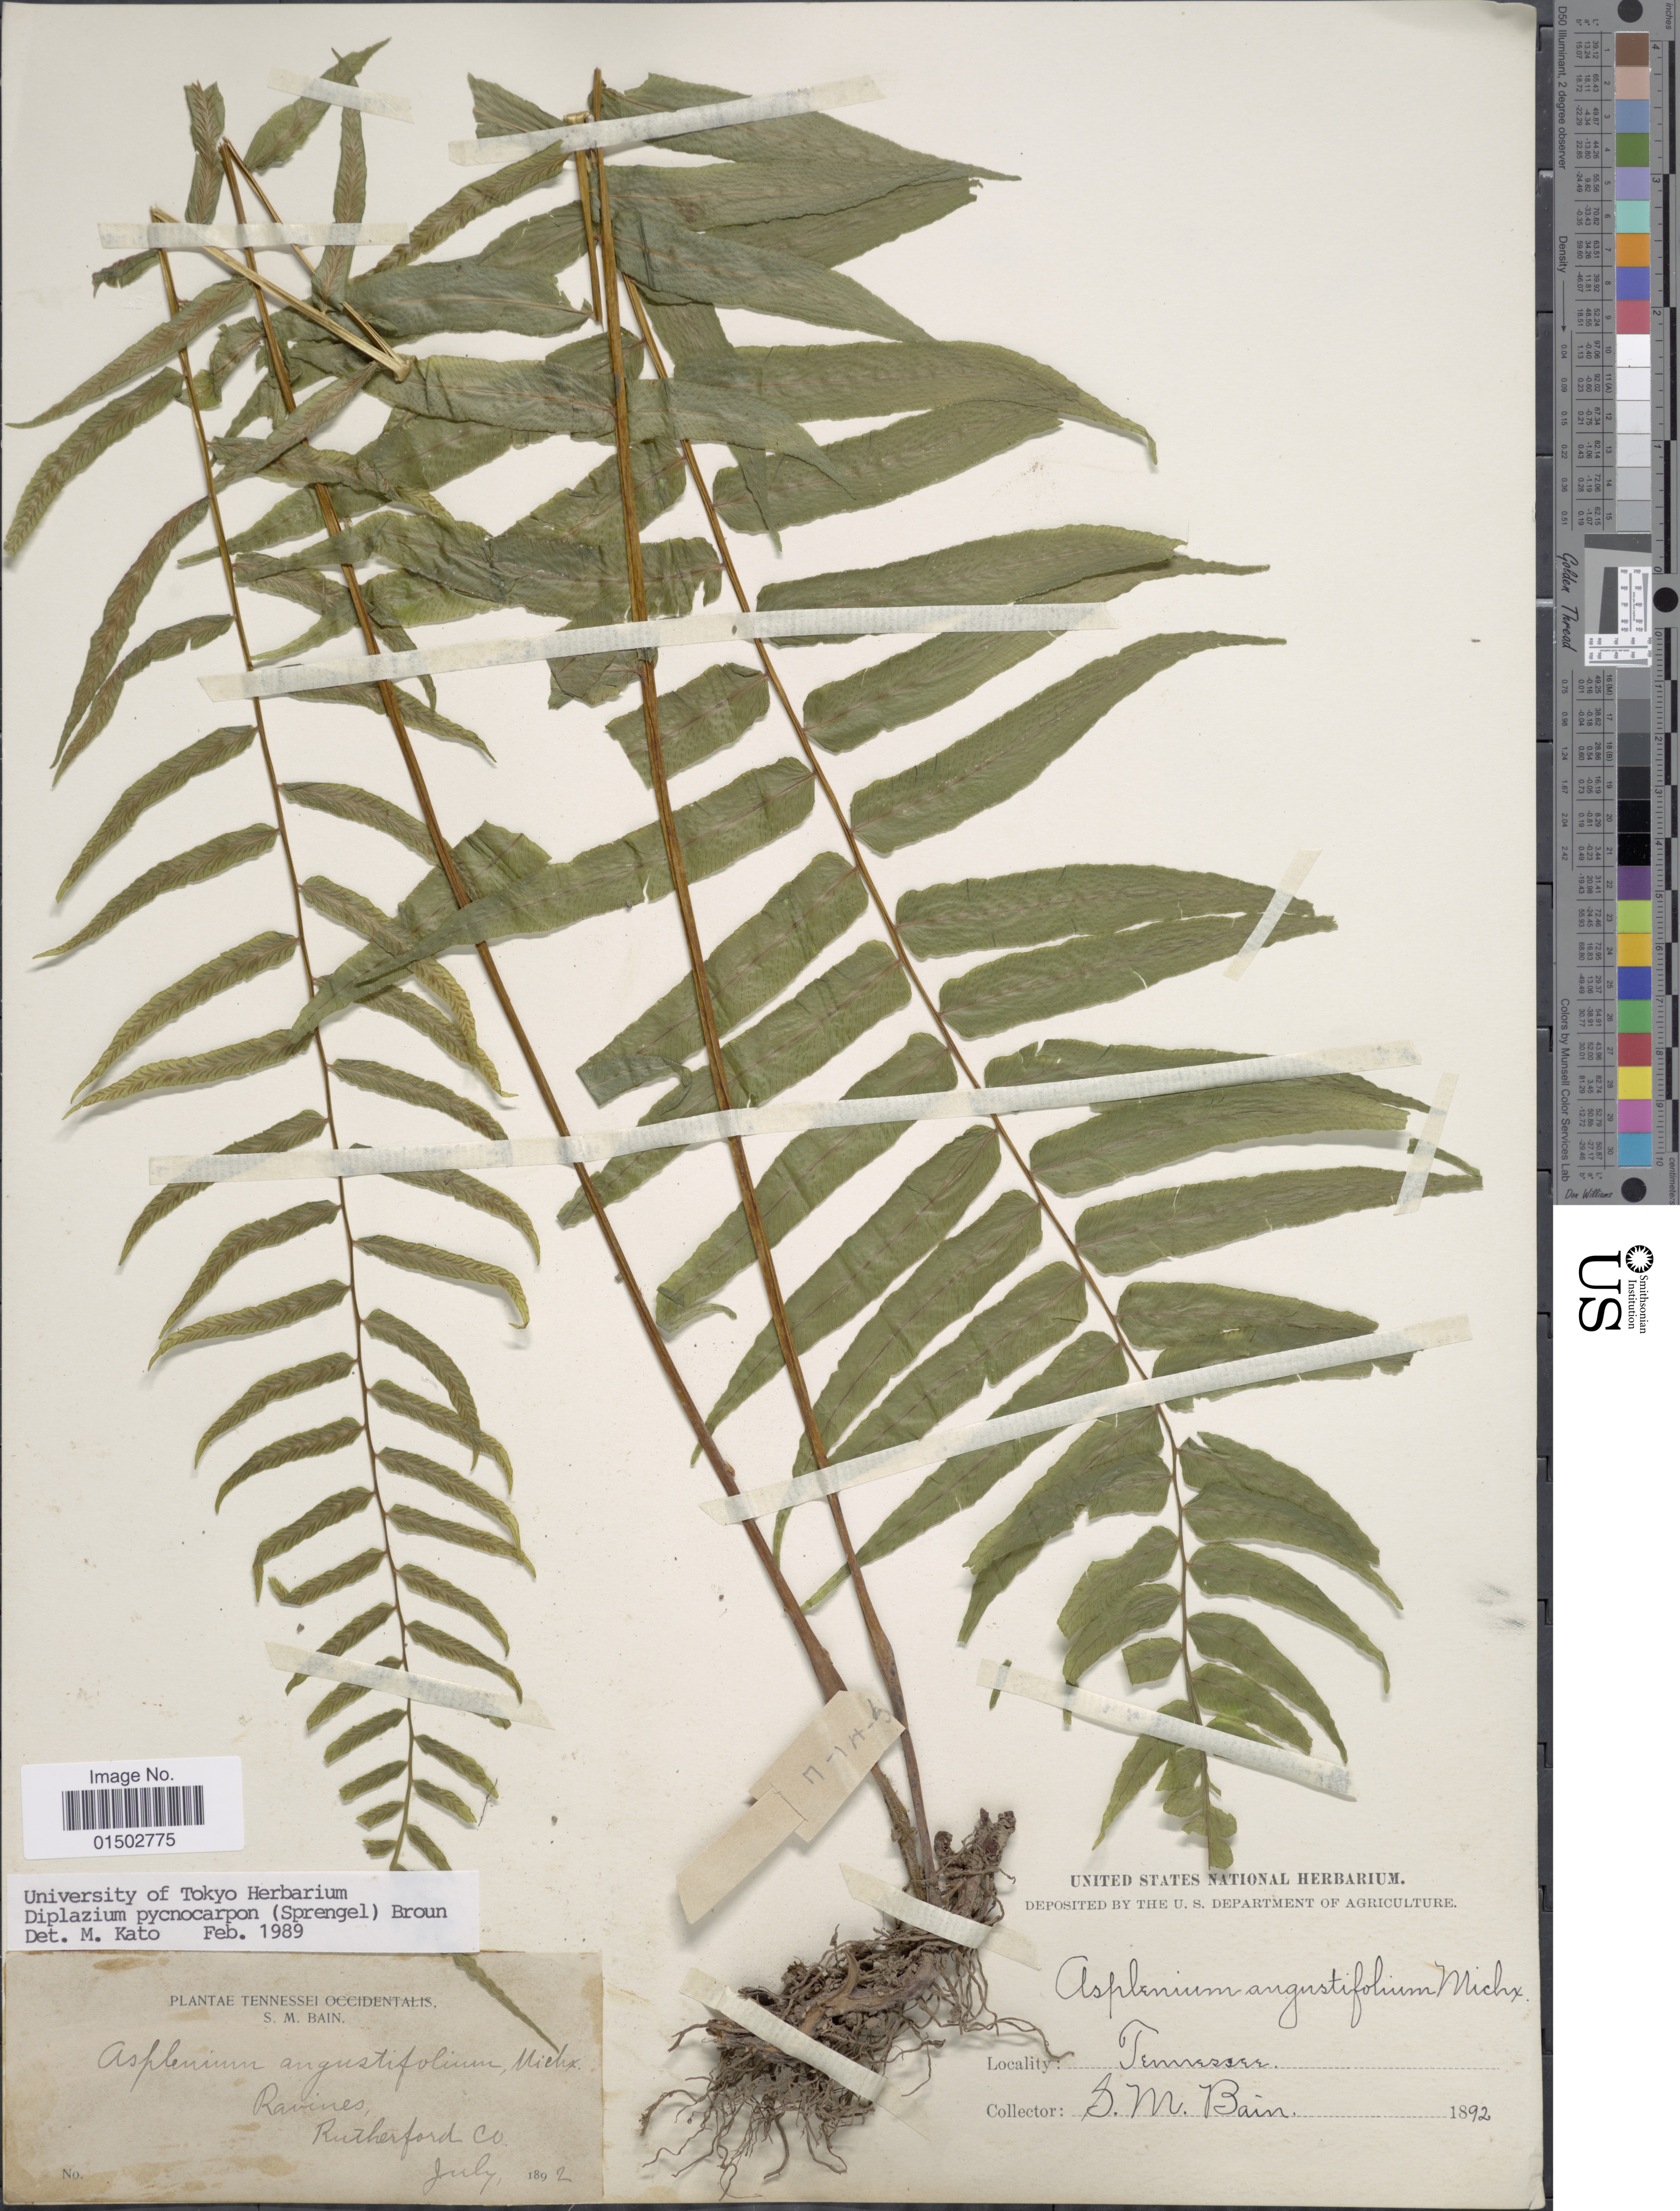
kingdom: Plantae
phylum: Tracheophyta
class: Polypodiopsida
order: Polypodiales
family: Diplaziopsidaceae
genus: Homalosorus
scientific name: Homalosorus pycnocarpos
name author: (Spreng.) Pic. Serm.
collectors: S. M. Bain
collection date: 1892-07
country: United States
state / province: Tennessee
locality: Ravines, Rutherford Co.